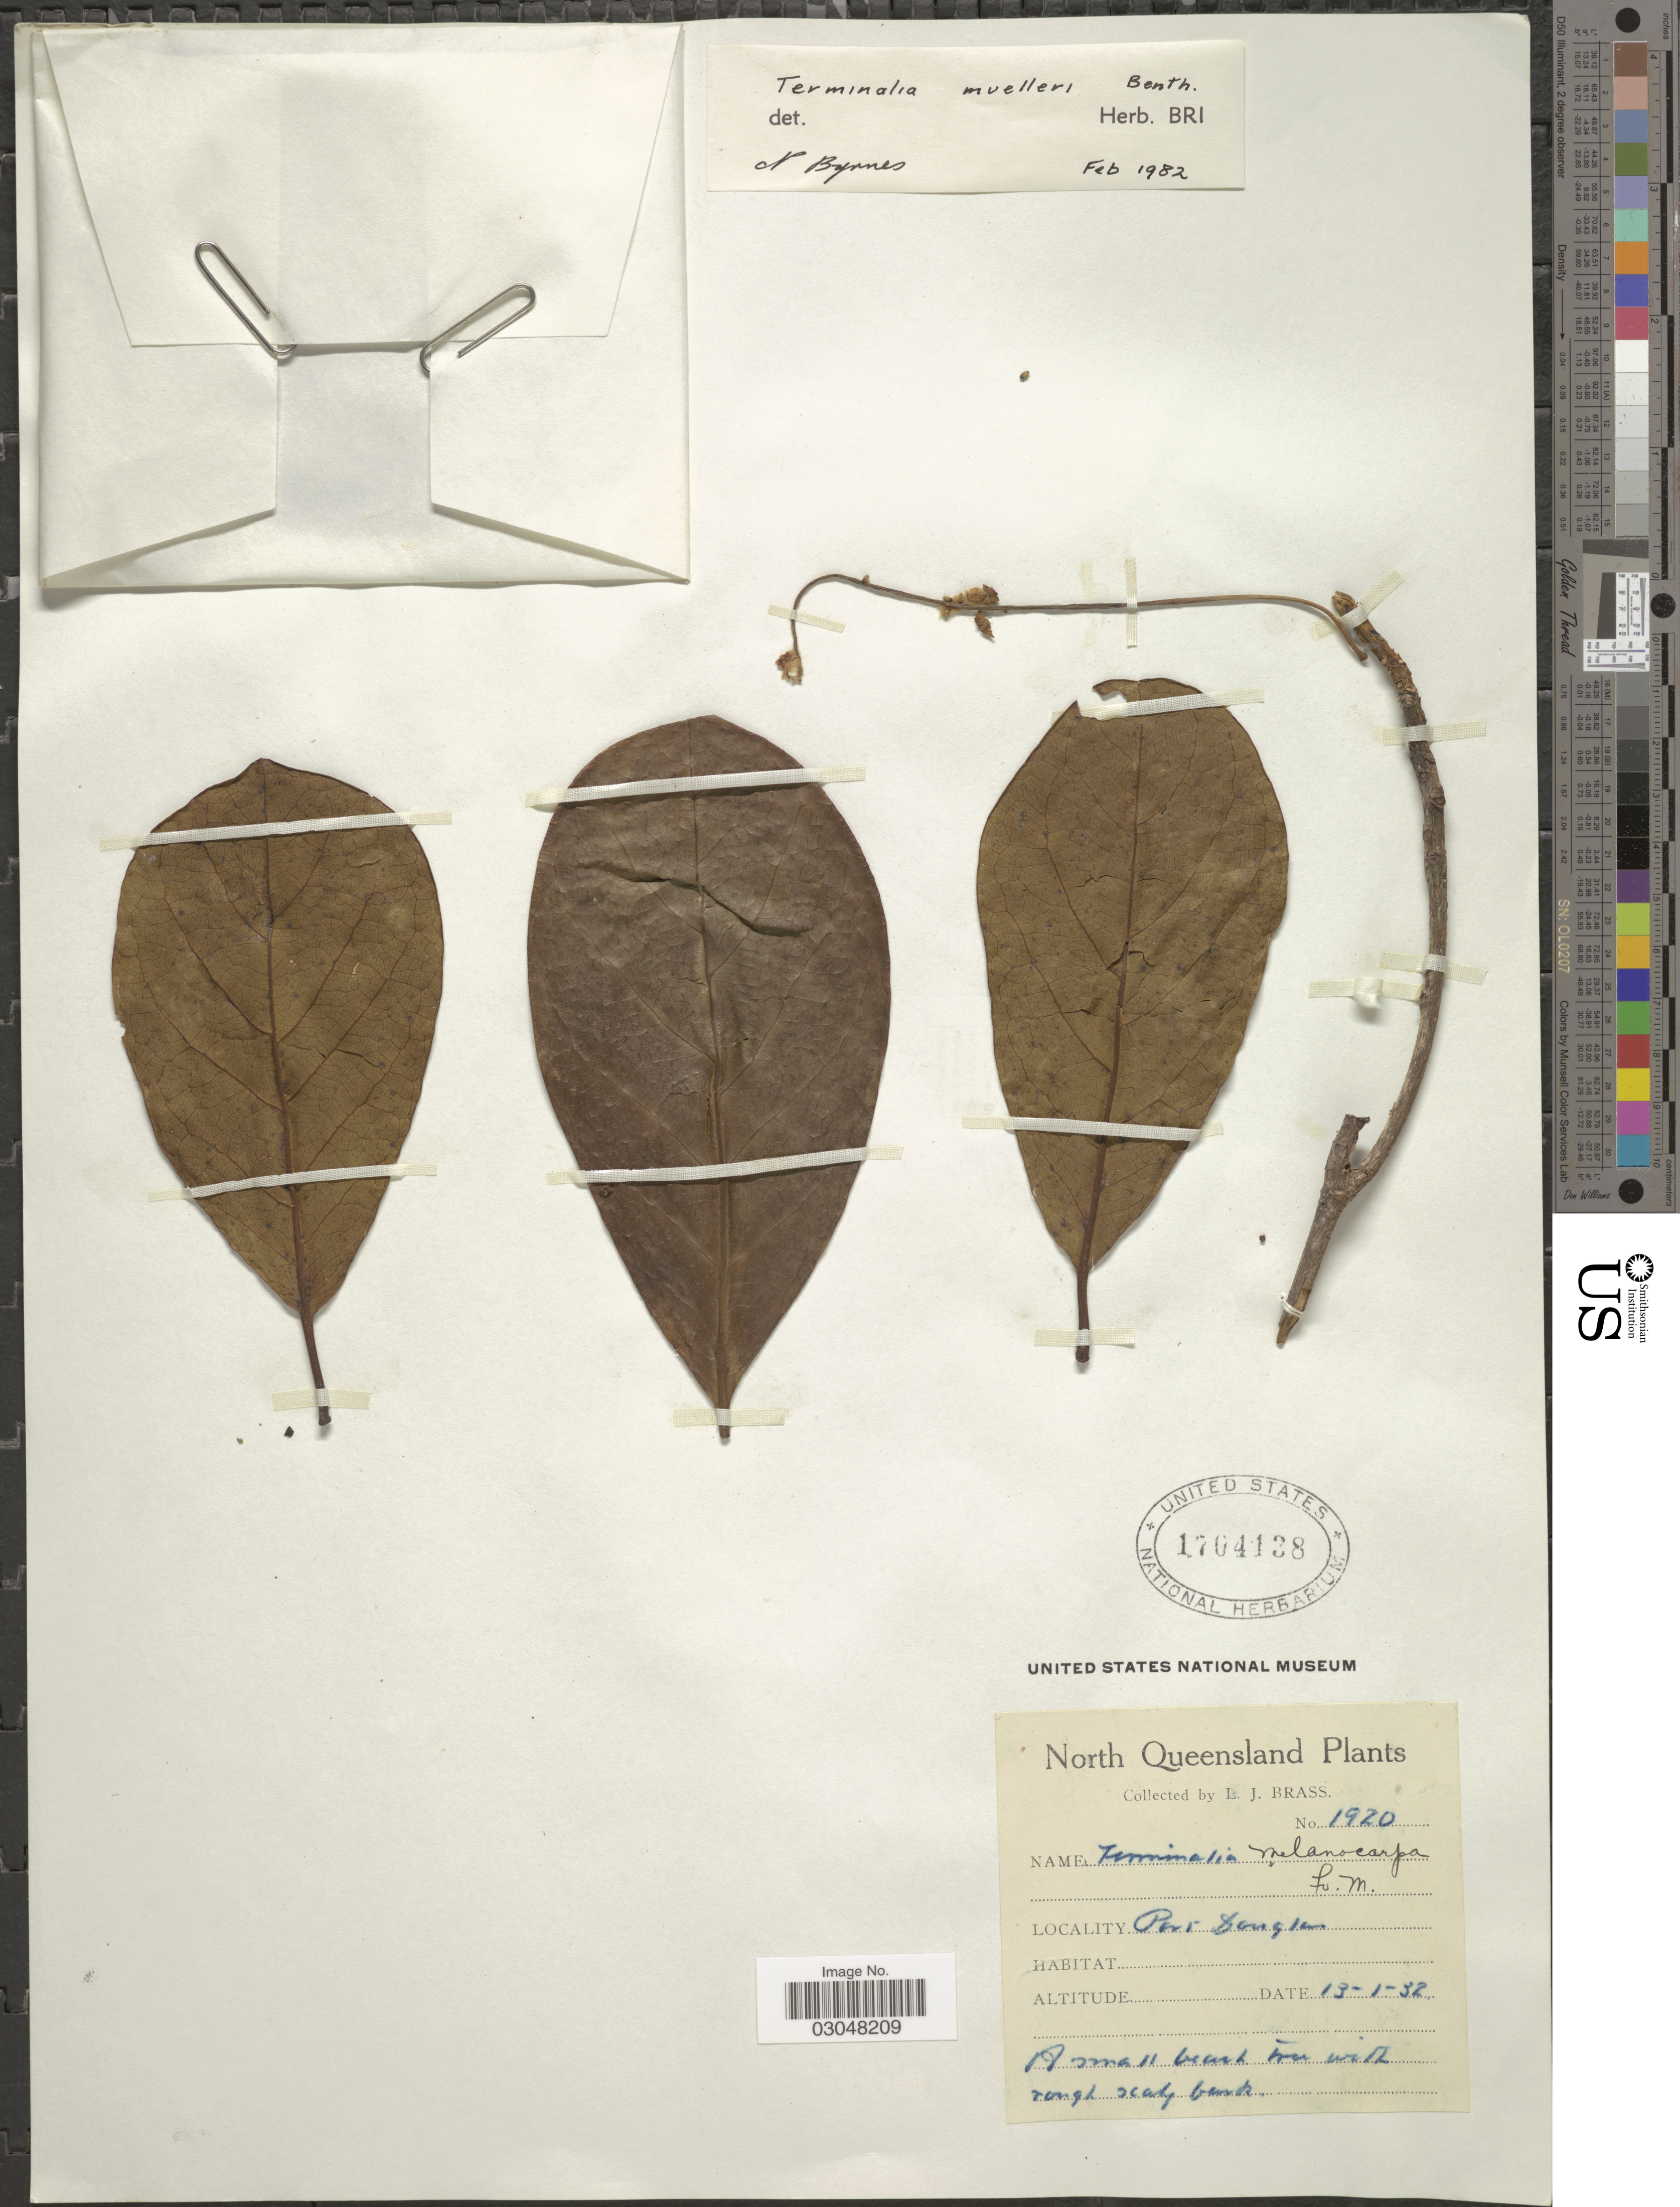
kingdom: Plantae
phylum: Tracheophyta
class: Magnoliopsida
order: Myrtales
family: Combretaceae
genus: Terminalia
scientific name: Terminalia muelleri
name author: Benth.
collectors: L. J. Brass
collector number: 1920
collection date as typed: Transcribed d/m/y: 13/1/32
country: Australia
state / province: Queensland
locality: North Queensland. Port Douglas.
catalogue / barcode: US 1704138